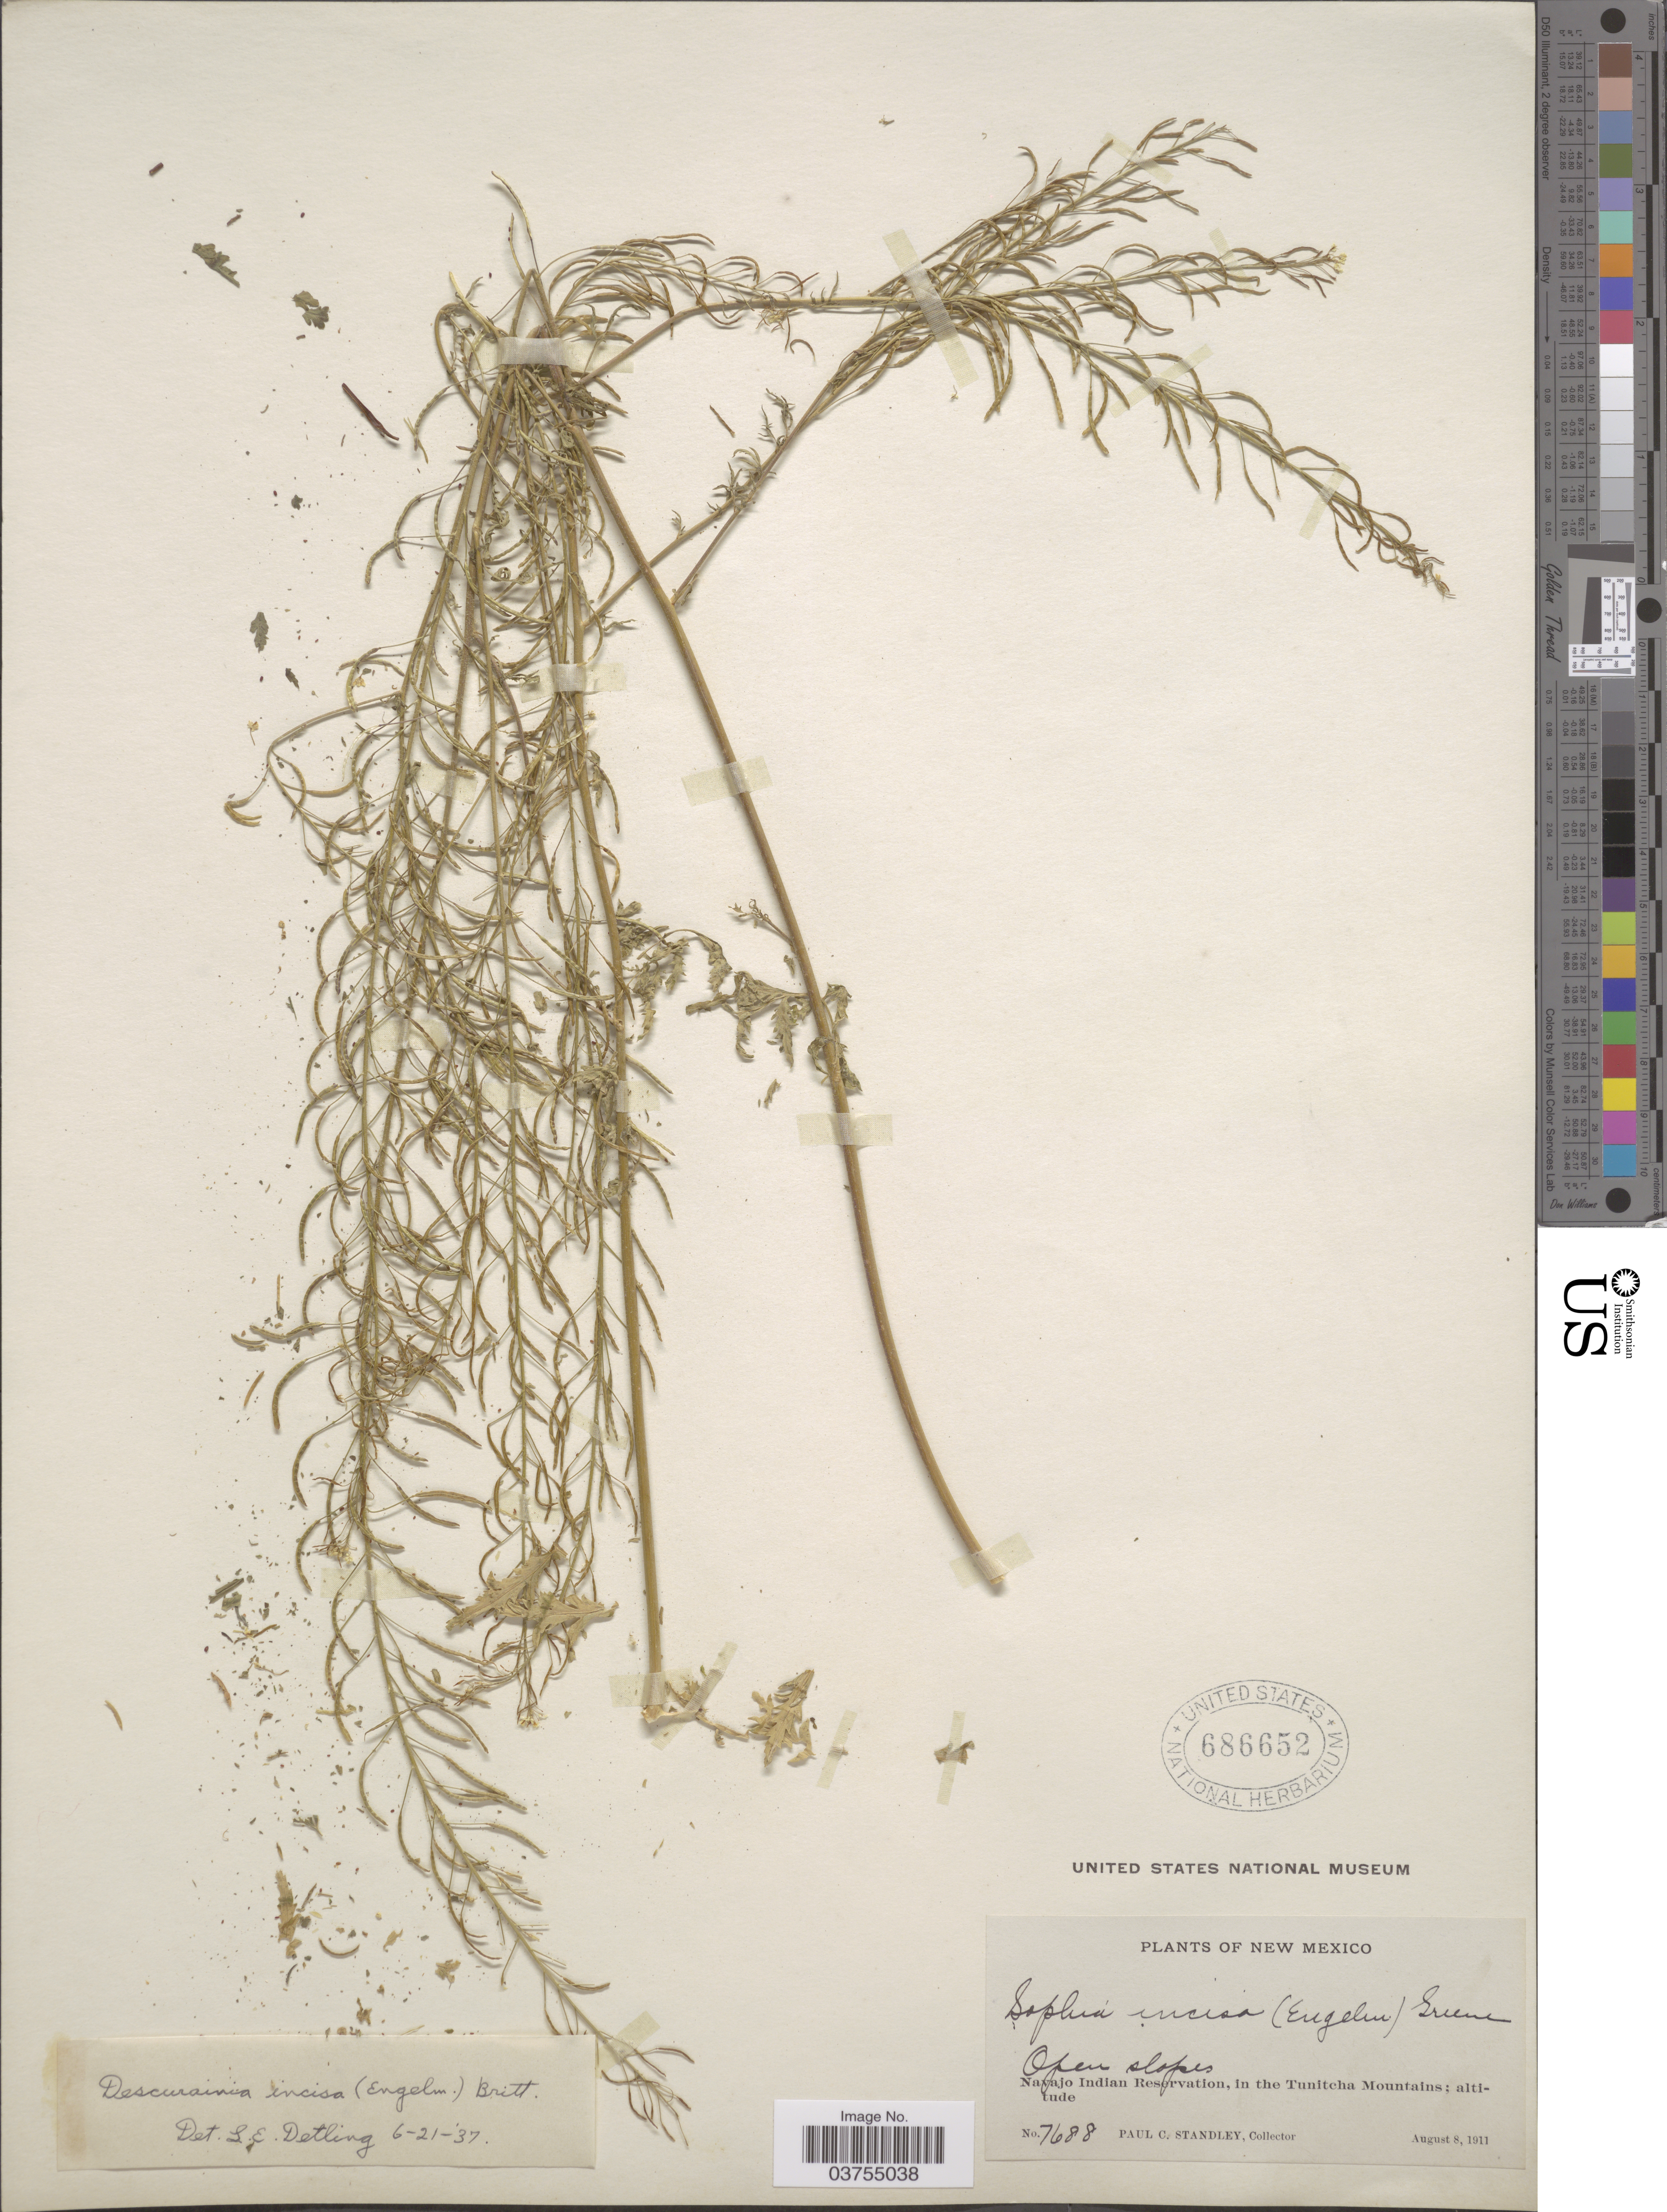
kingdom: Plantae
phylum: Tracheophyta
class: Magnoliopsida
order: Brassicales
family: Brassicaceae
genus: Descurainia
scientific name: Descurainia richardsonii subsp. incisa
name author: (Engelm. ex A. Gray) Detling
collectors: P. C. Standley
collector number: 7688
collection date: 1911-08-08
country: United States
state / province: New Mexico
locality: Open slopes. Navajo Indian Reservation, in the Tunitcha Mountains.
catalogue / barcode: US 686652